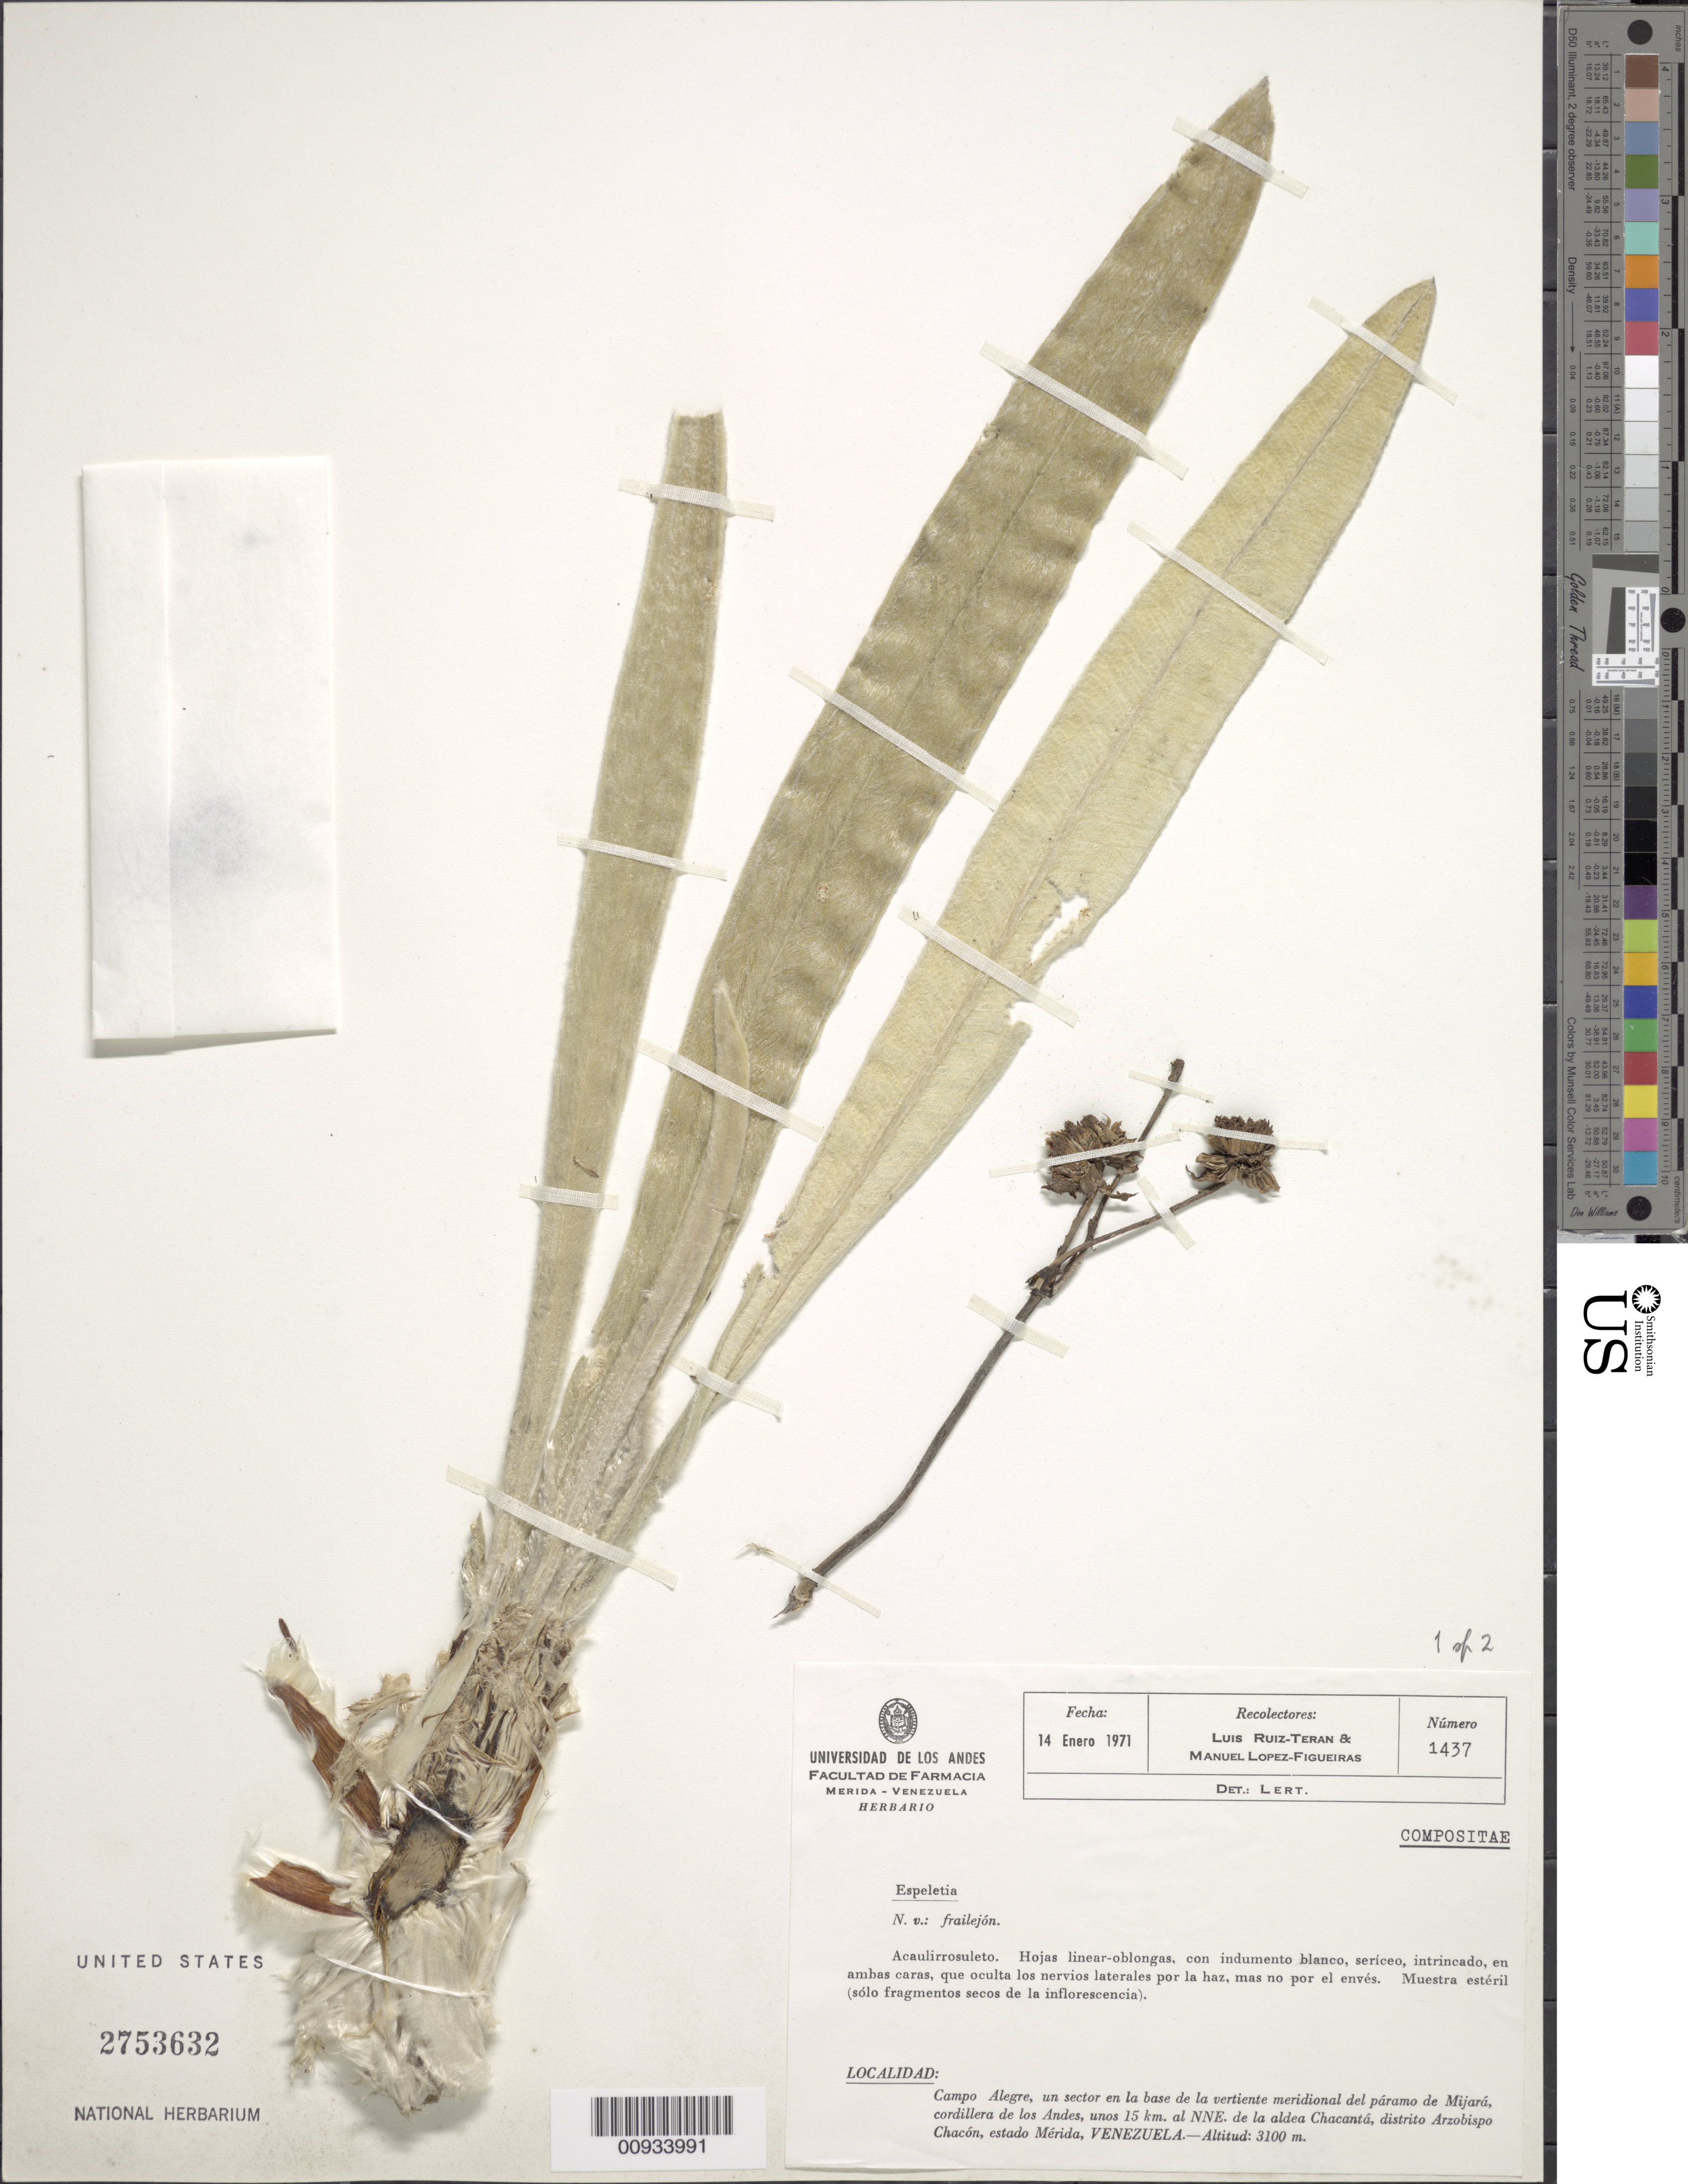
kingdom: Plantae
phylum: Tracheophyta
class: Magnoliopsida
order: Asterales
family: Asteraceae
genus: Espeletia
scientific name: Espeletia sp.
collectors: L. E. Ruíz-Terán & M. López Figueiras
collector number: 1437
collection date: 1971-01-14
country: Venezuela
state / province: Mérida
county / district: Arzobispo Chacón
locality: Páramo de Mijará. Campo Alegre, un sector en la base de la vertiente meridional del páramo de Mijará, Cordillera de los Andes, a unos 15 km al NNE de la aldea Chacantá.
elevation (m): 3100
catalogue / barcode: US 2753632